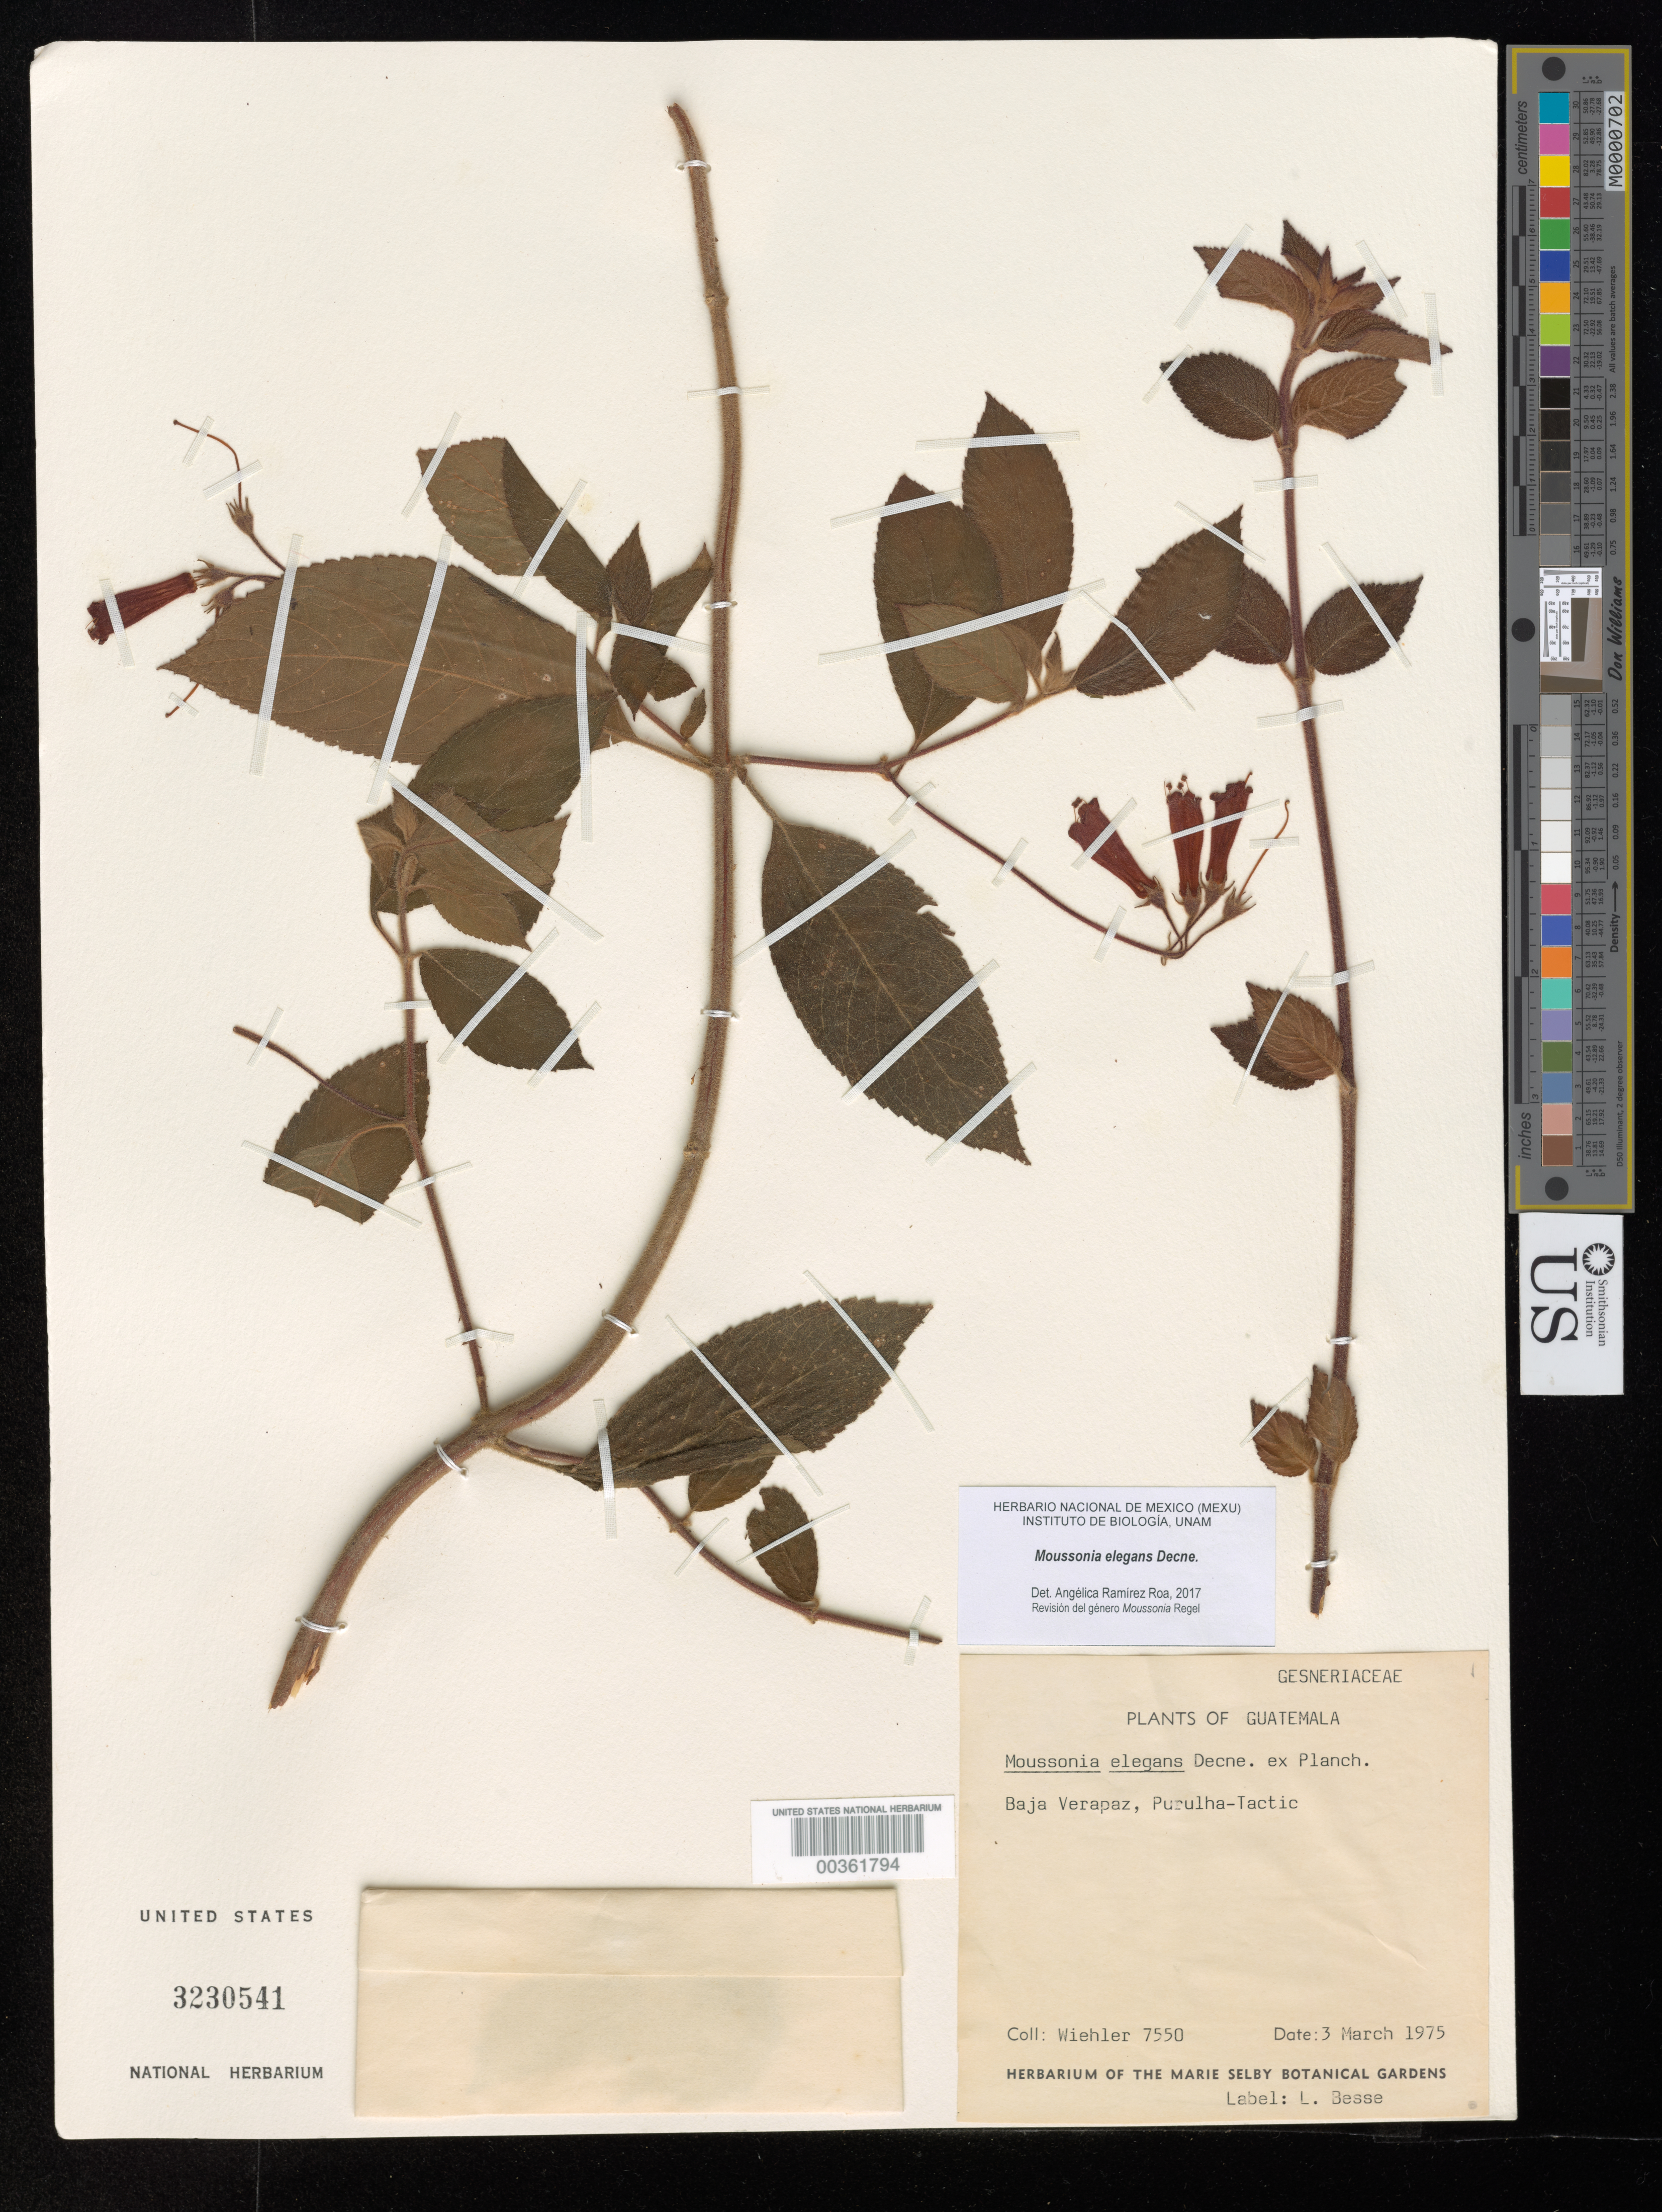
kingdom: Plantae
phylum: Tracheophyta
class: Magnoliopsida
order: Lamiales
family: Gesneriaceae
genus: Moussonia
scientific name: Moussonia elegans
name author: Decne.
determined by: Ramírez-Roa, A.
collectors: H. J. Wiehler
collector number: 7550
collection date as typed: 03 Mar 1975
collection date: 1975-03-03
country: Guatemala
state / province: Baja Verapaz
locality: Purulha-Tactic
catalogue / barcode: US 3230541